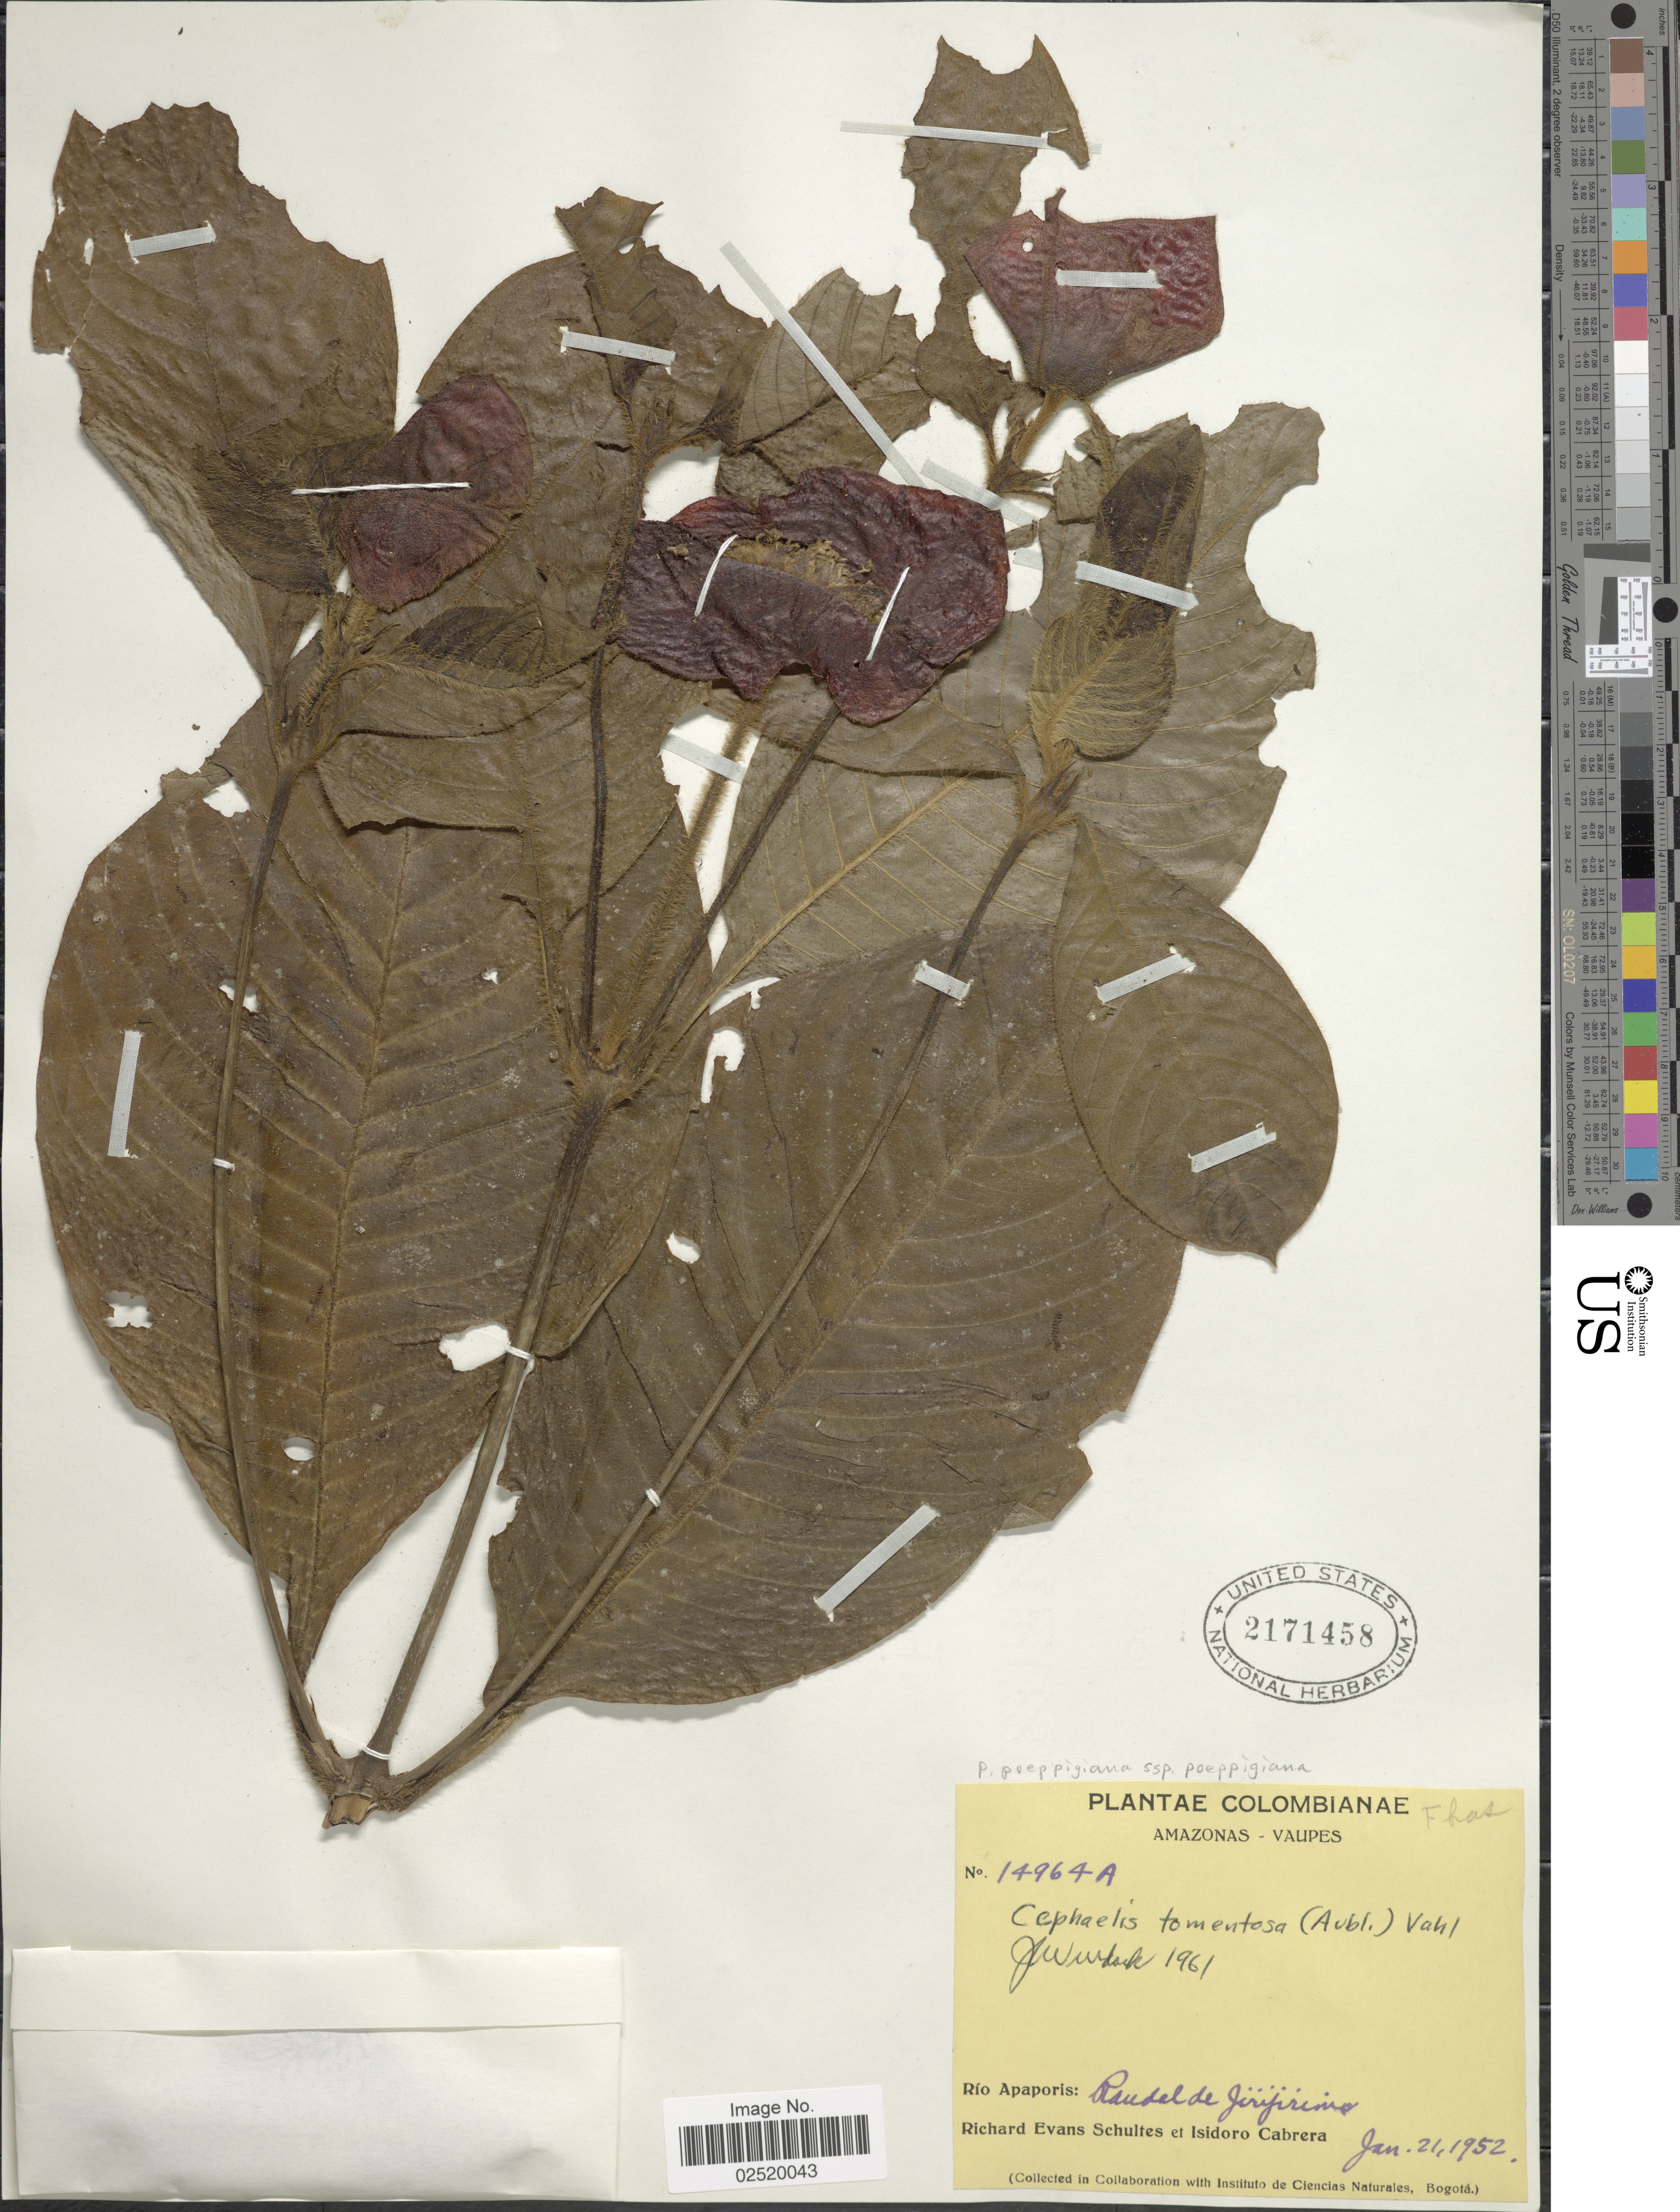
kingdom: Plantae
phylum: Tracheophyta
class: Magnoliopsida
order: Gentianales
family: Rubiaceae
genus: Psychotria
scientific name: Psychotria poeppigiana subsp. poeppigiana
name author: Müll. Arg.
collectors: R. E. Schultes & I. Cabrera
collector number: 14964A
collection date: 1952-01-21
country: Colombia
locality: Amazonas-Vaupes, Rio Apaporis: Raudal de Jirijirimo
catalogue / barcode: US 2171458